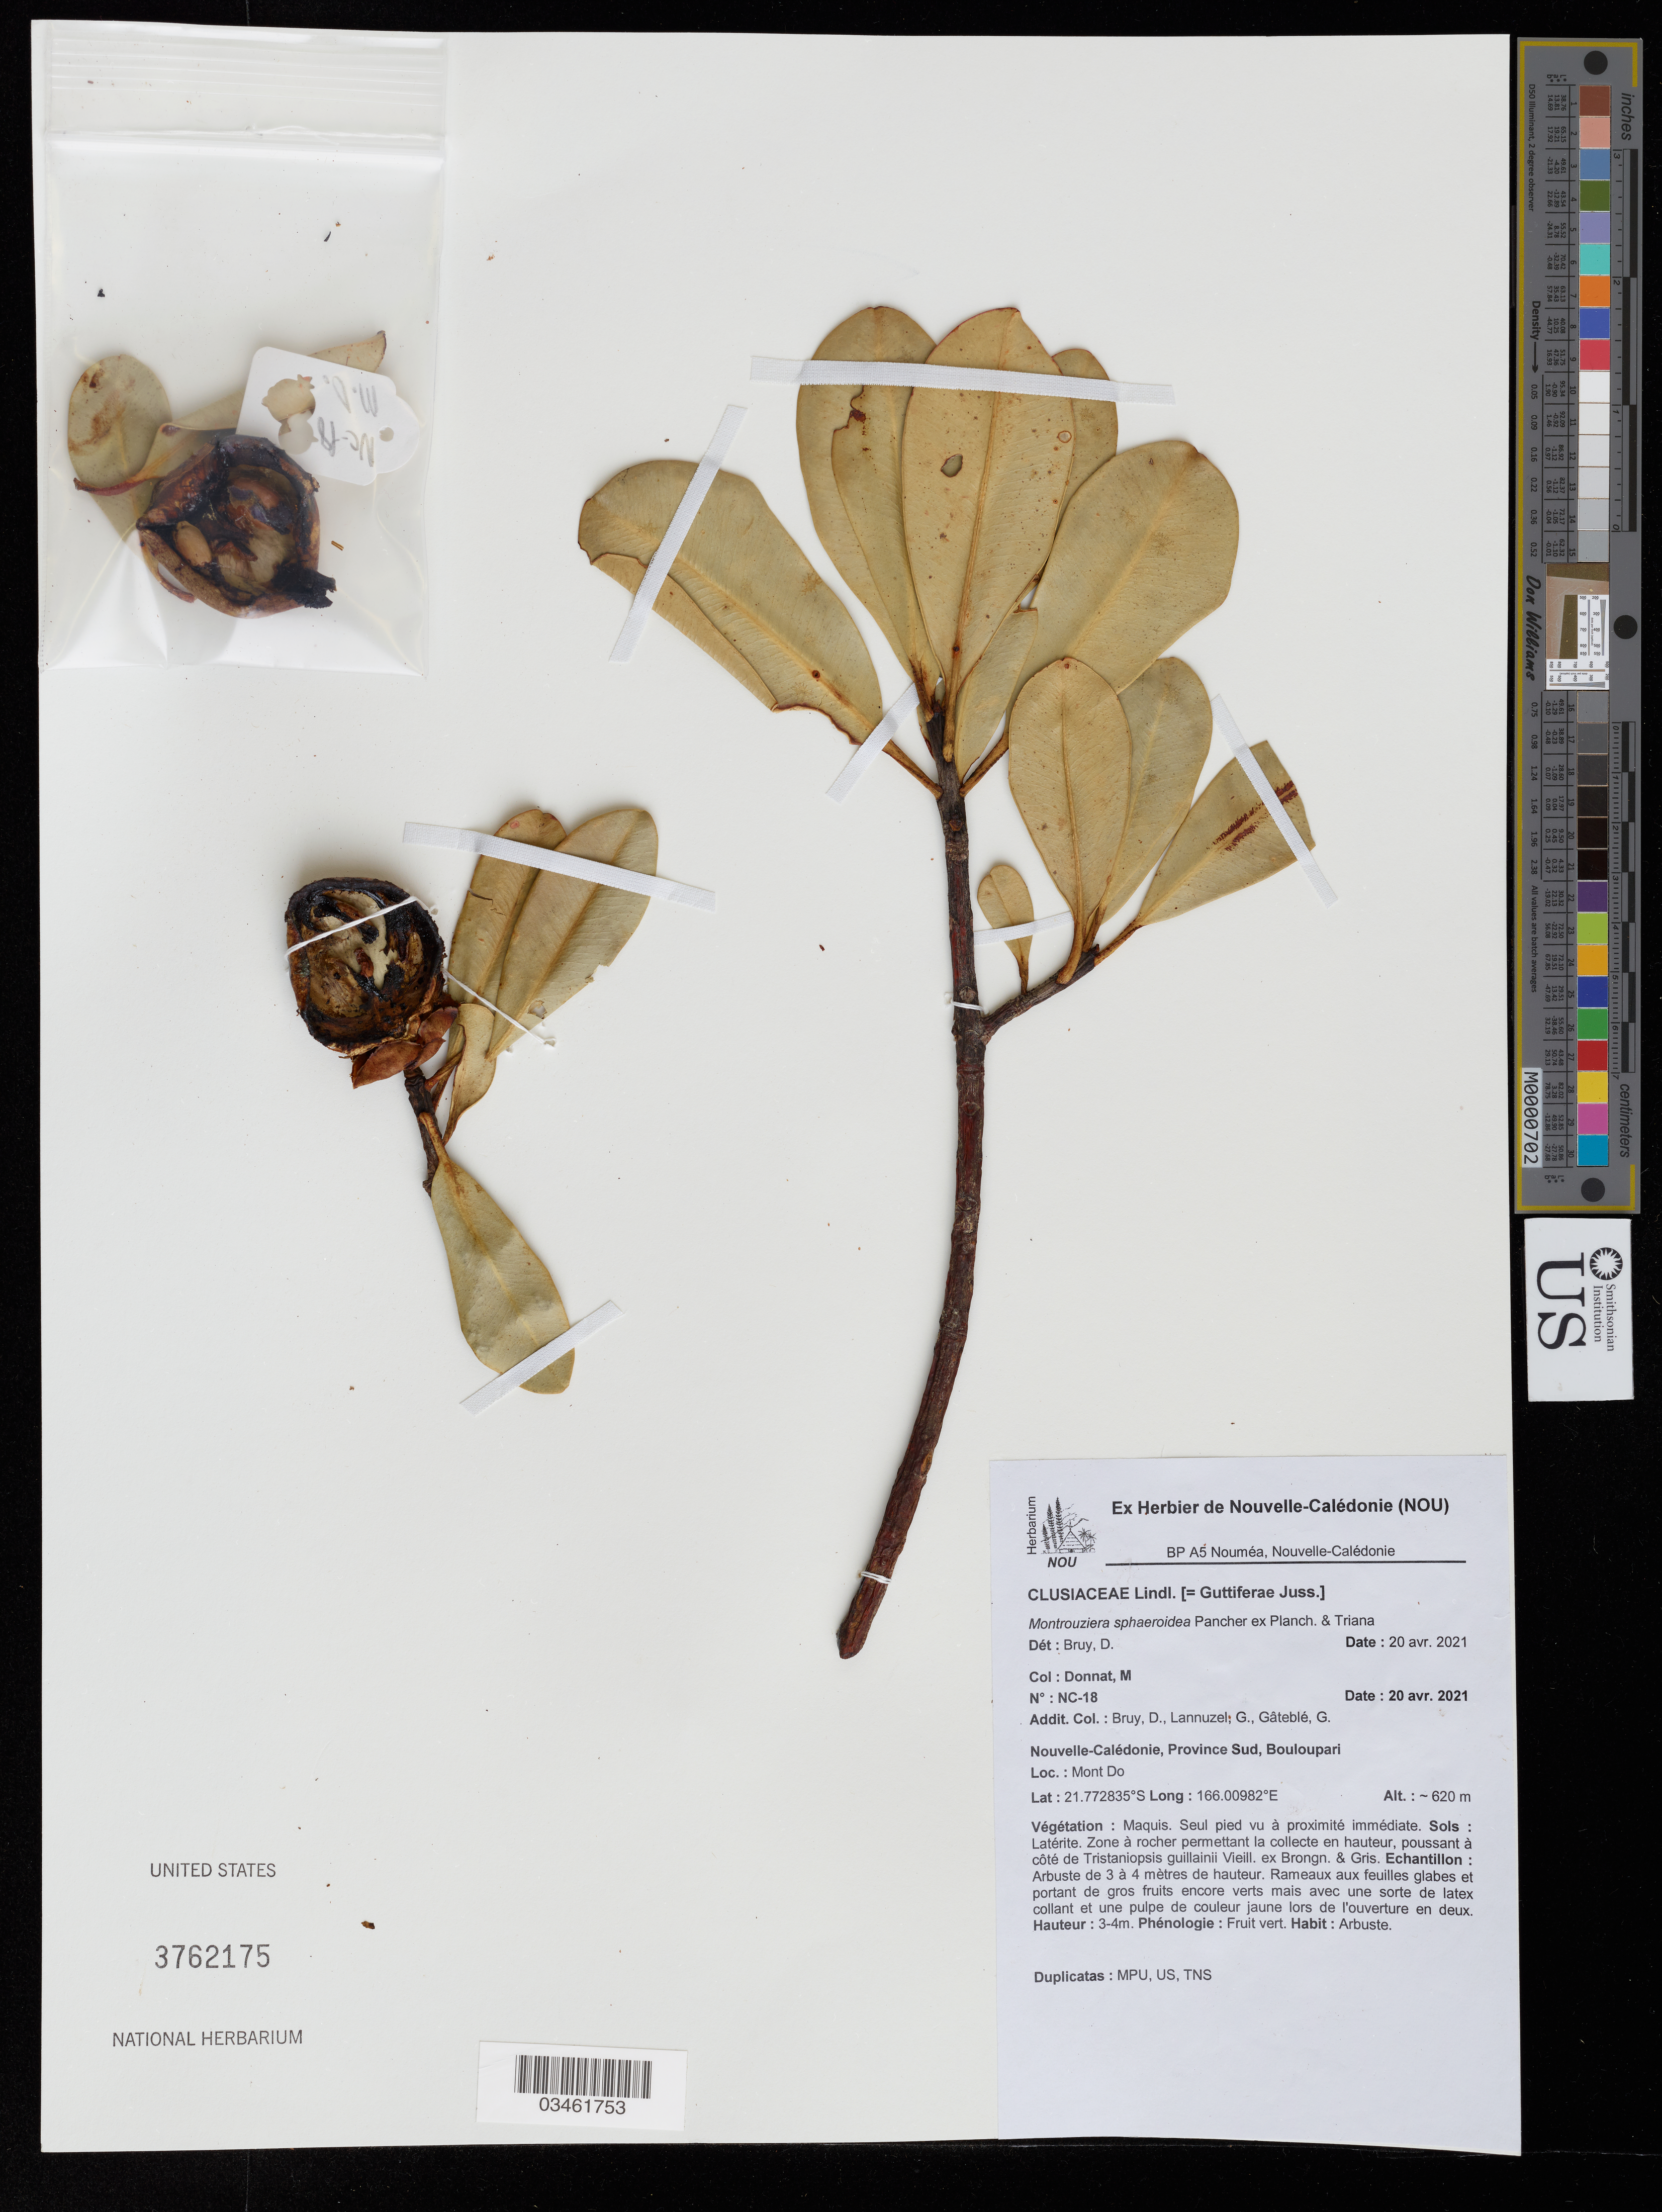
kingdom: Plantae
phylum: Tracheophyta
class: Magnoliopsida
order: Malpighiales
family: Clusiaceae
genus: Montrouziera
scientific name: Montrouziera sphaeroidea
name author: Pancher ex Planch. & Triana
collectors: M. Donnat, D. Bruy, G. Lannuzel & G. Gateble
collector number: NC-18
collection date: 2021-04-20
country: New Caledonia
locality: Province Sud, Bouloupari. Mont Do.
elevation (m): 620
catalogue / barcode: US 3762175